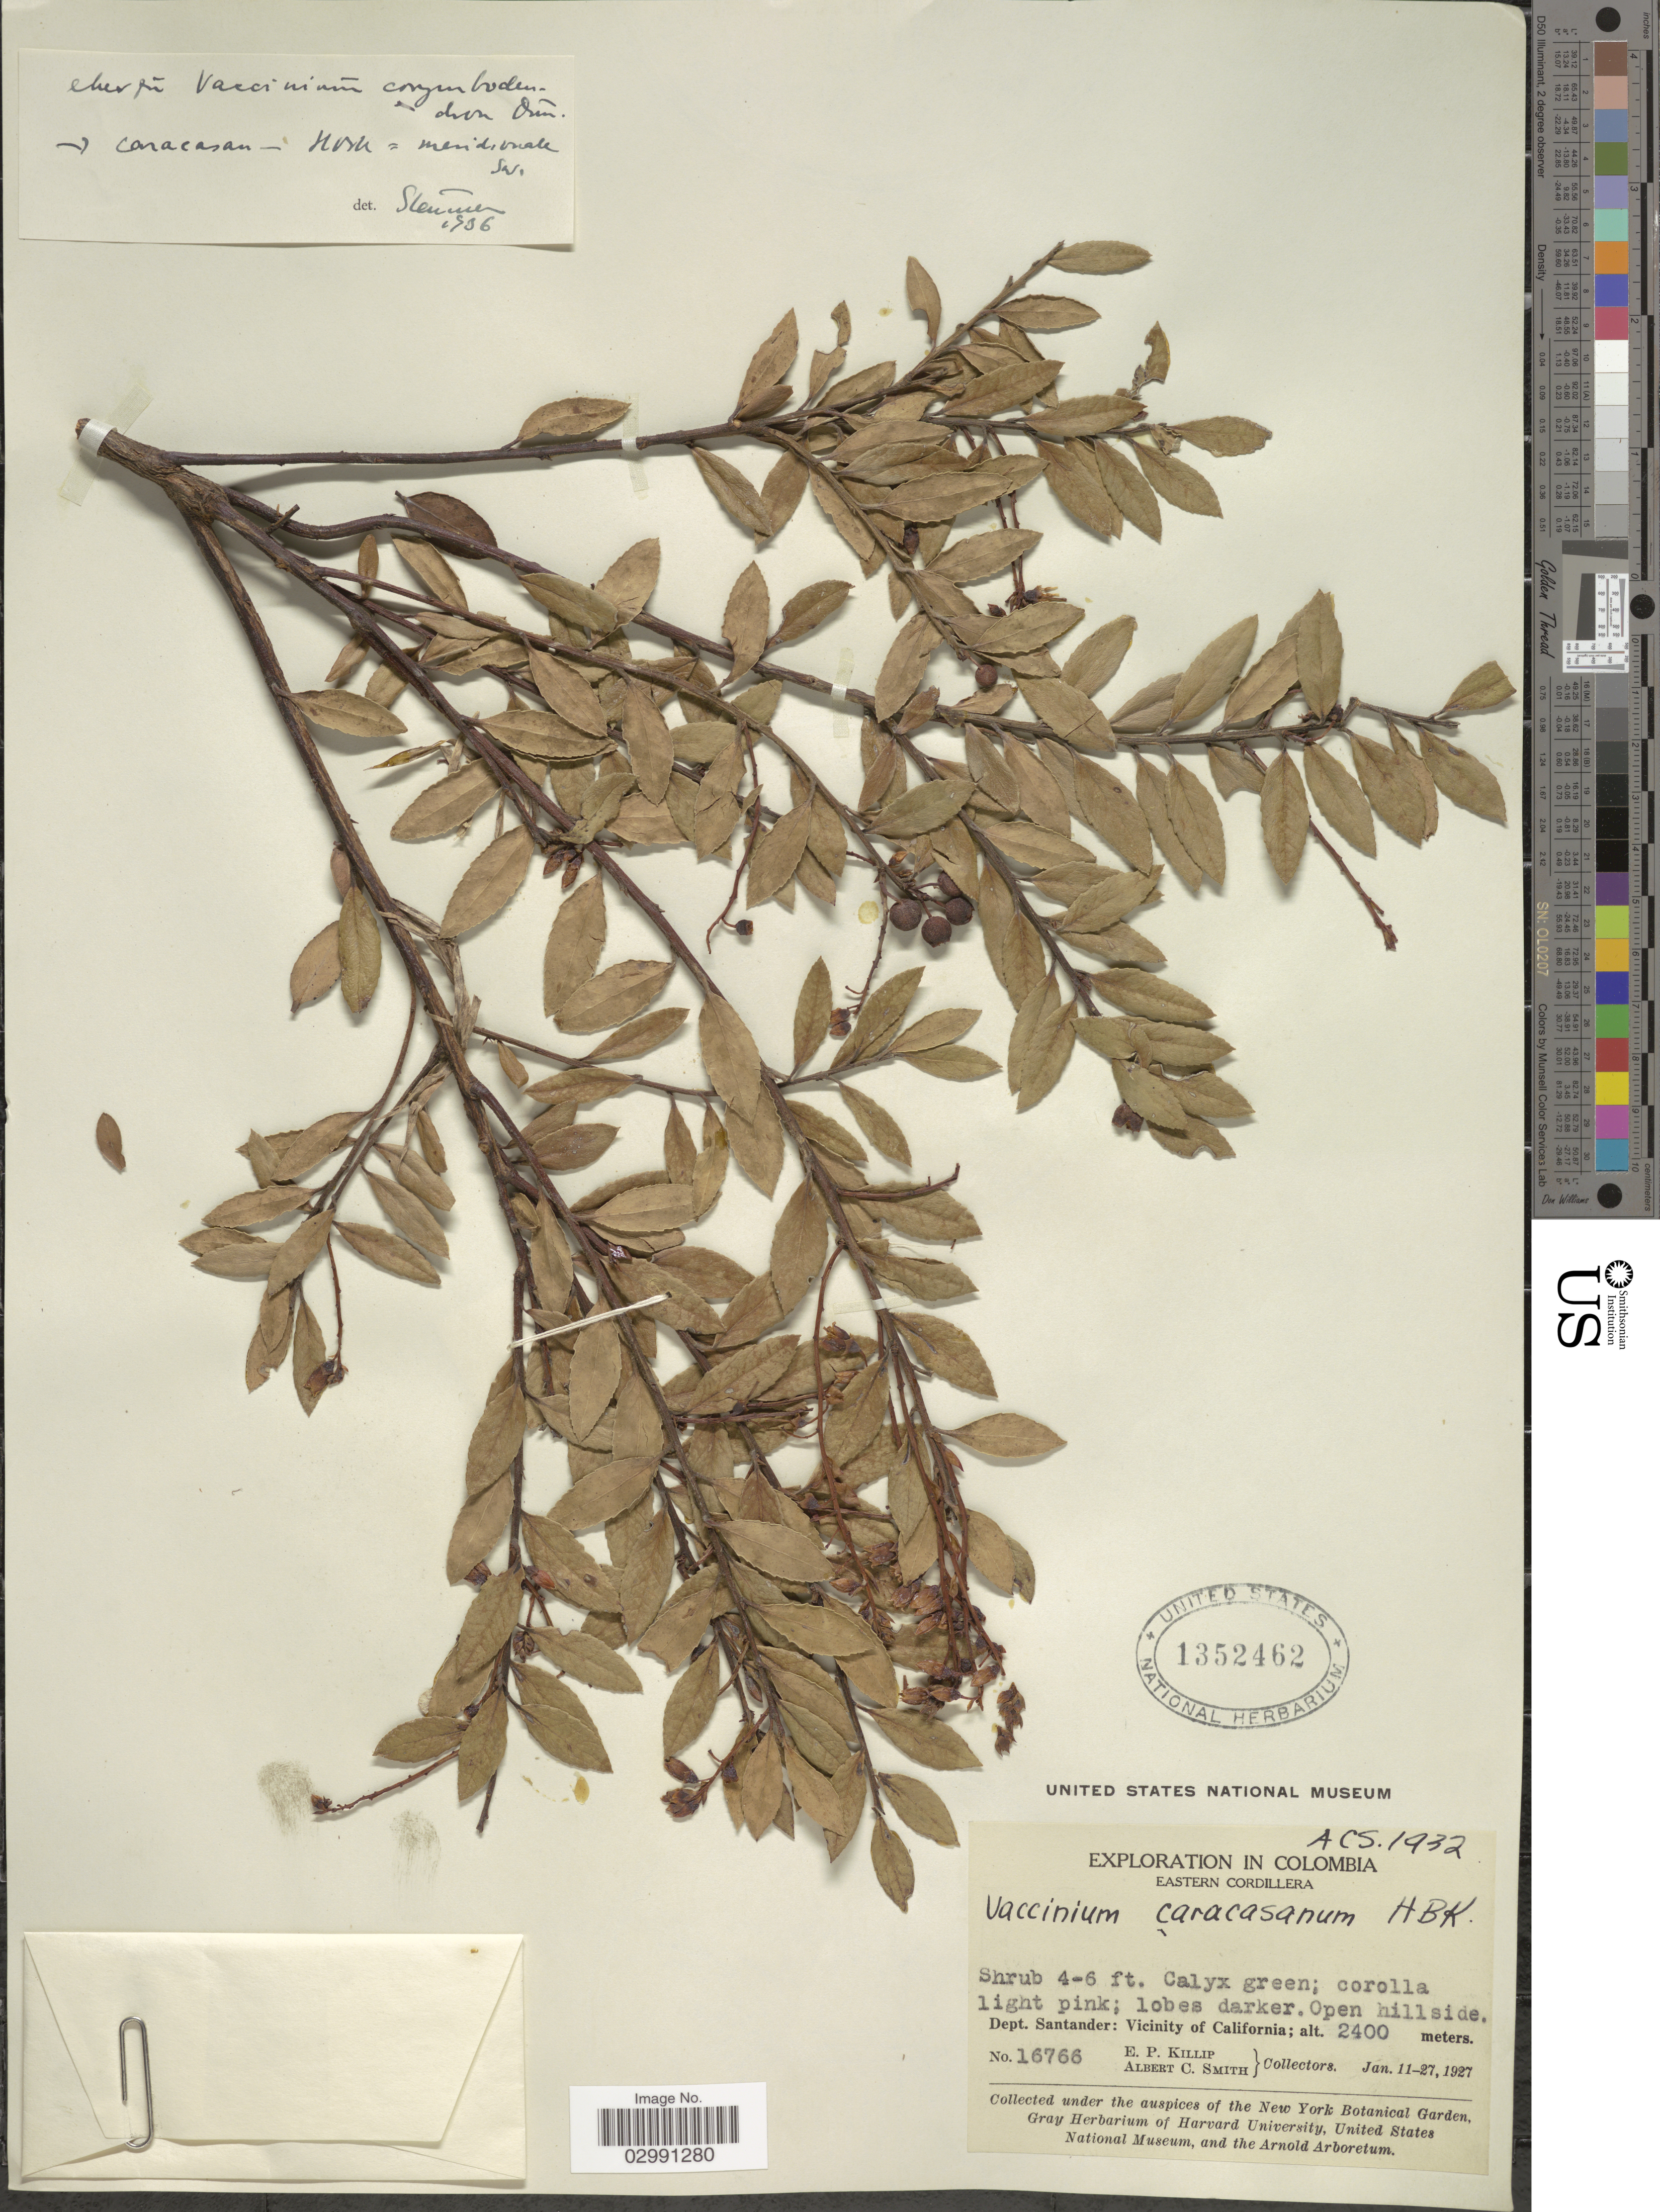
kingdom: Plantae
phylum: Tracheophyta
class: Magnoliopsida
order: Ericales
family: Ericaceae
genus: Vaccinium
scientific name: Vaccinium corymbodendron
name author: Dunal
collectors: E. P. Killip & A. C. Smith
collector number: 16766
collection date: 1927-01-11/1927-01-27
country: Colombia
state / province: Santander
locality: Eastern Cordillera. Dept. Santander: Vicinity of California.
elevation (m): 2400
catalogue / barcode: US 1352462